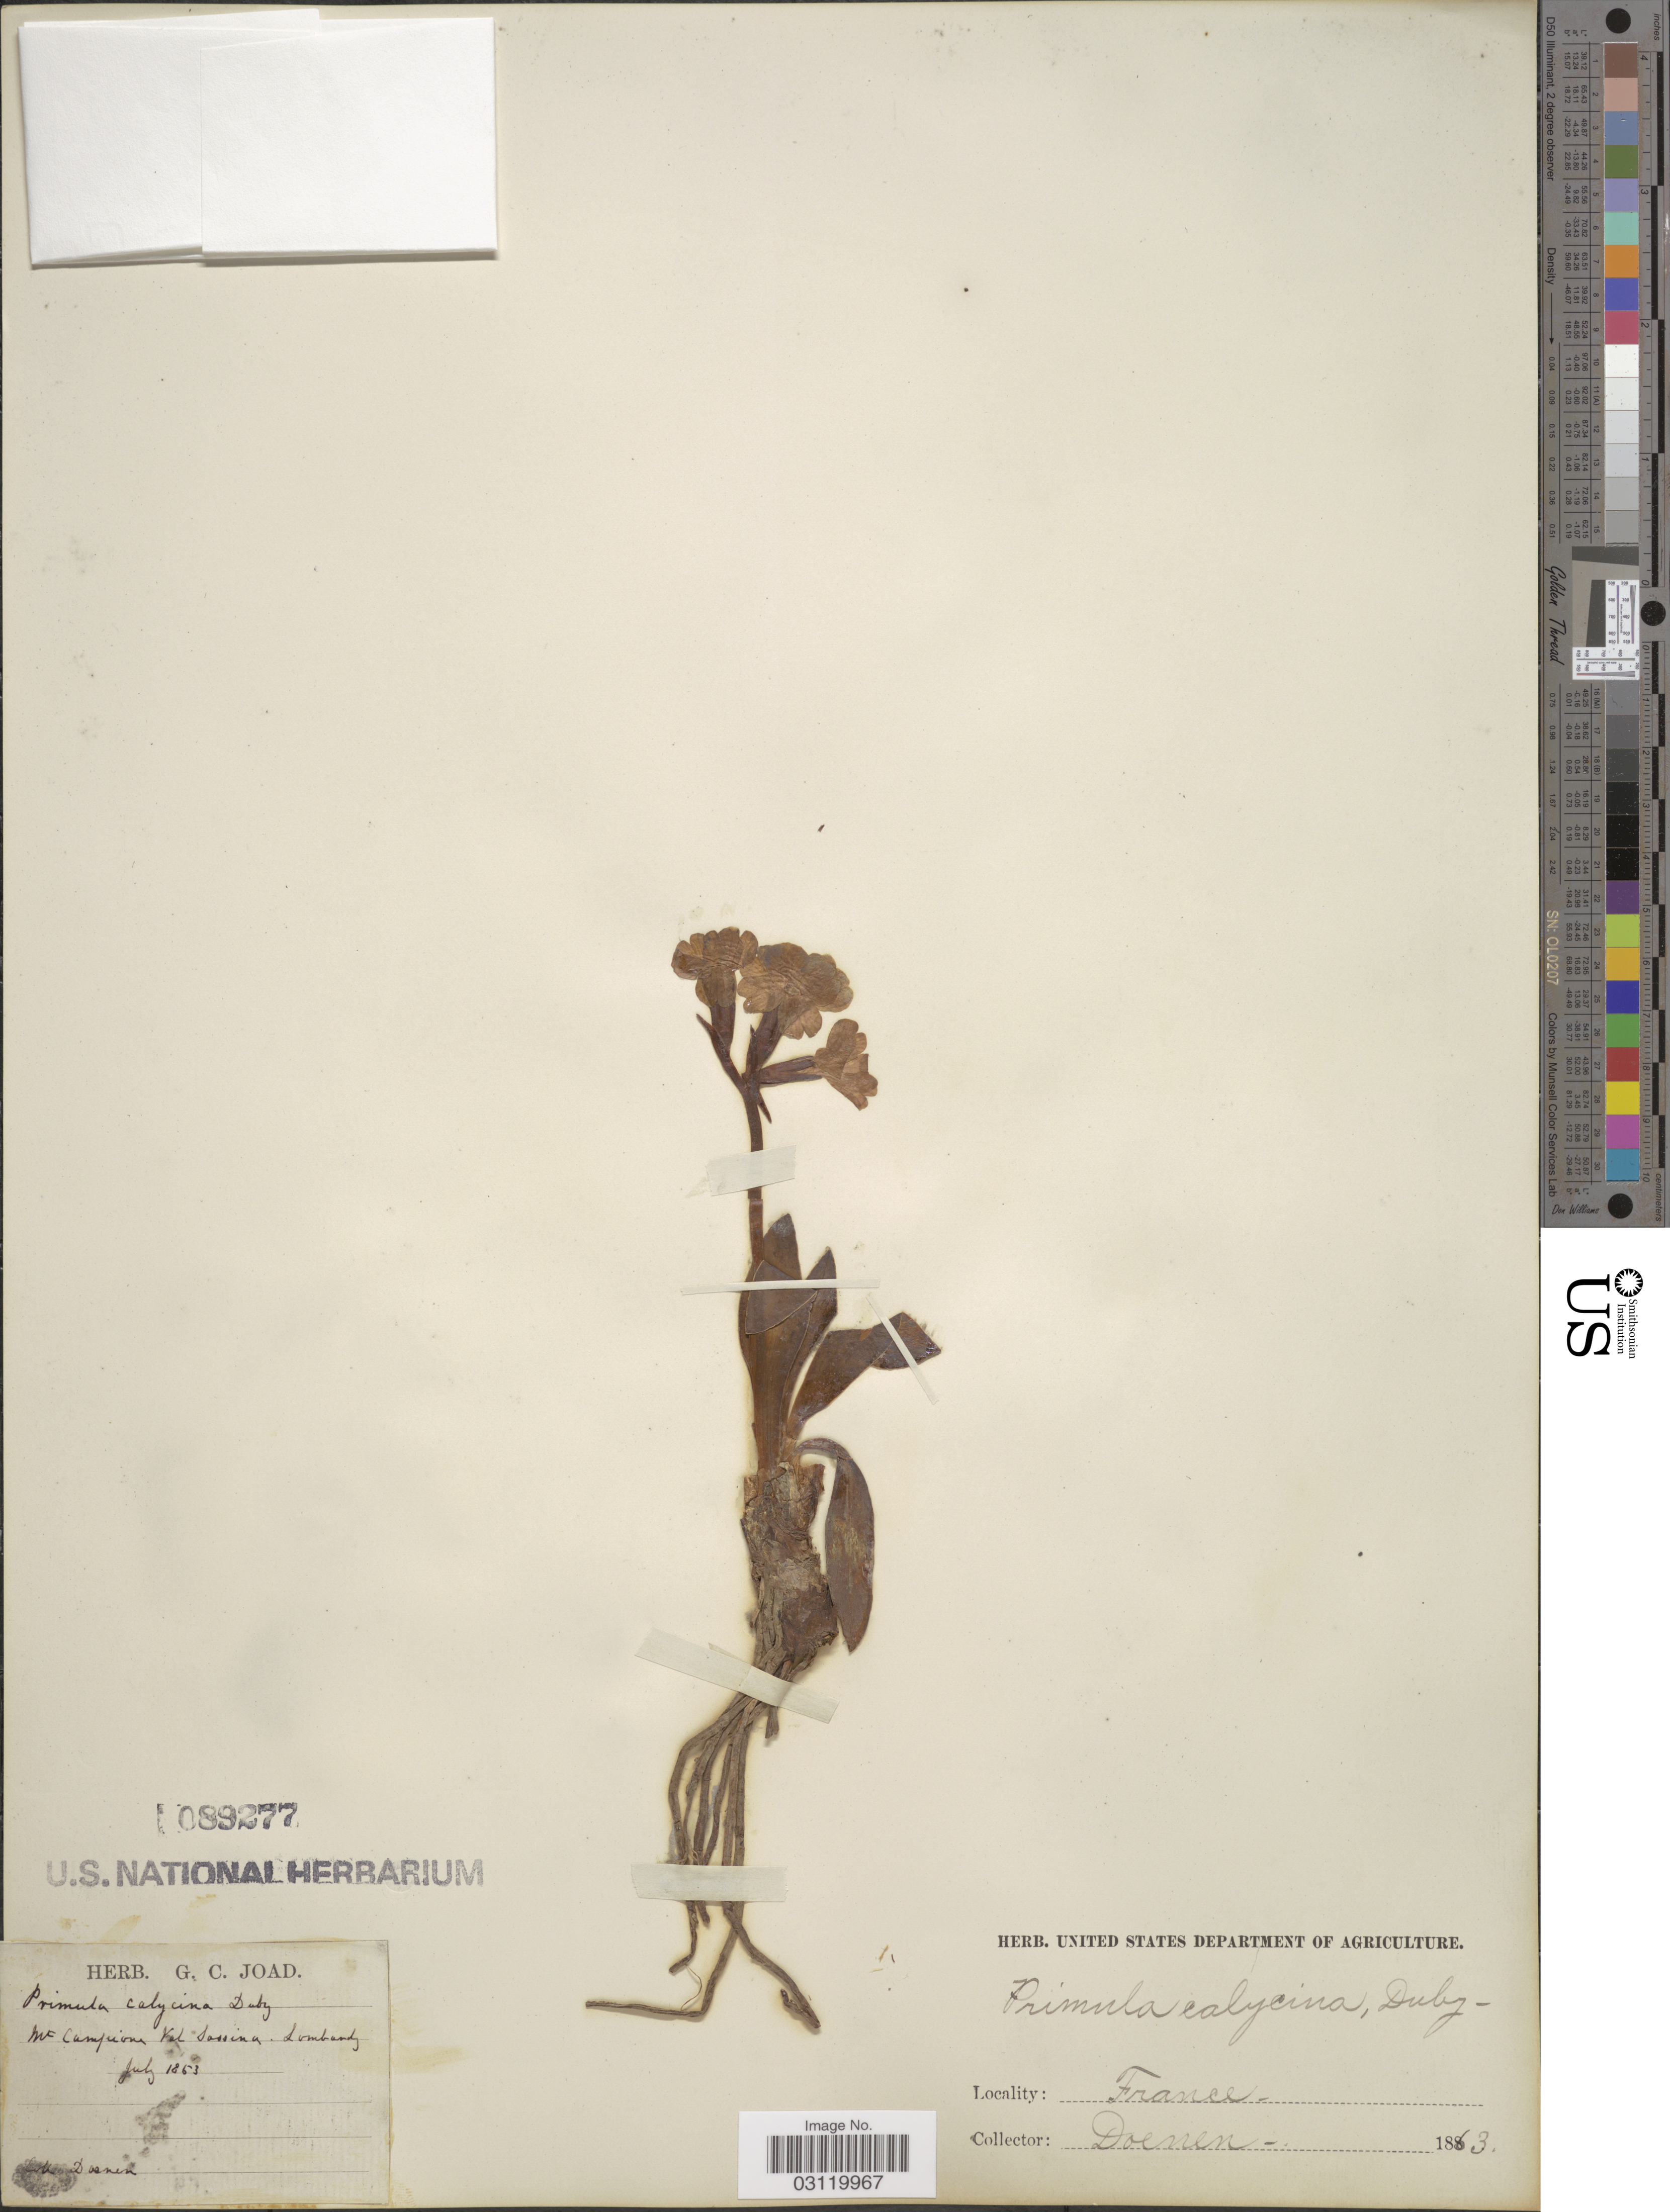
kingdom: Plantae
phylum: Tracheophyta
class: Magnoliopsida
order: Ericales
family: Primulaceae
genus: Primula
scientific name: Primula calycina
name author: Duby ex Gaudin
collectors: Daenen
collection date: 1863-07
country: Italy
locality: Mt Campione Val Sassina. Lombardy.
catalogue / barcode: US 89277